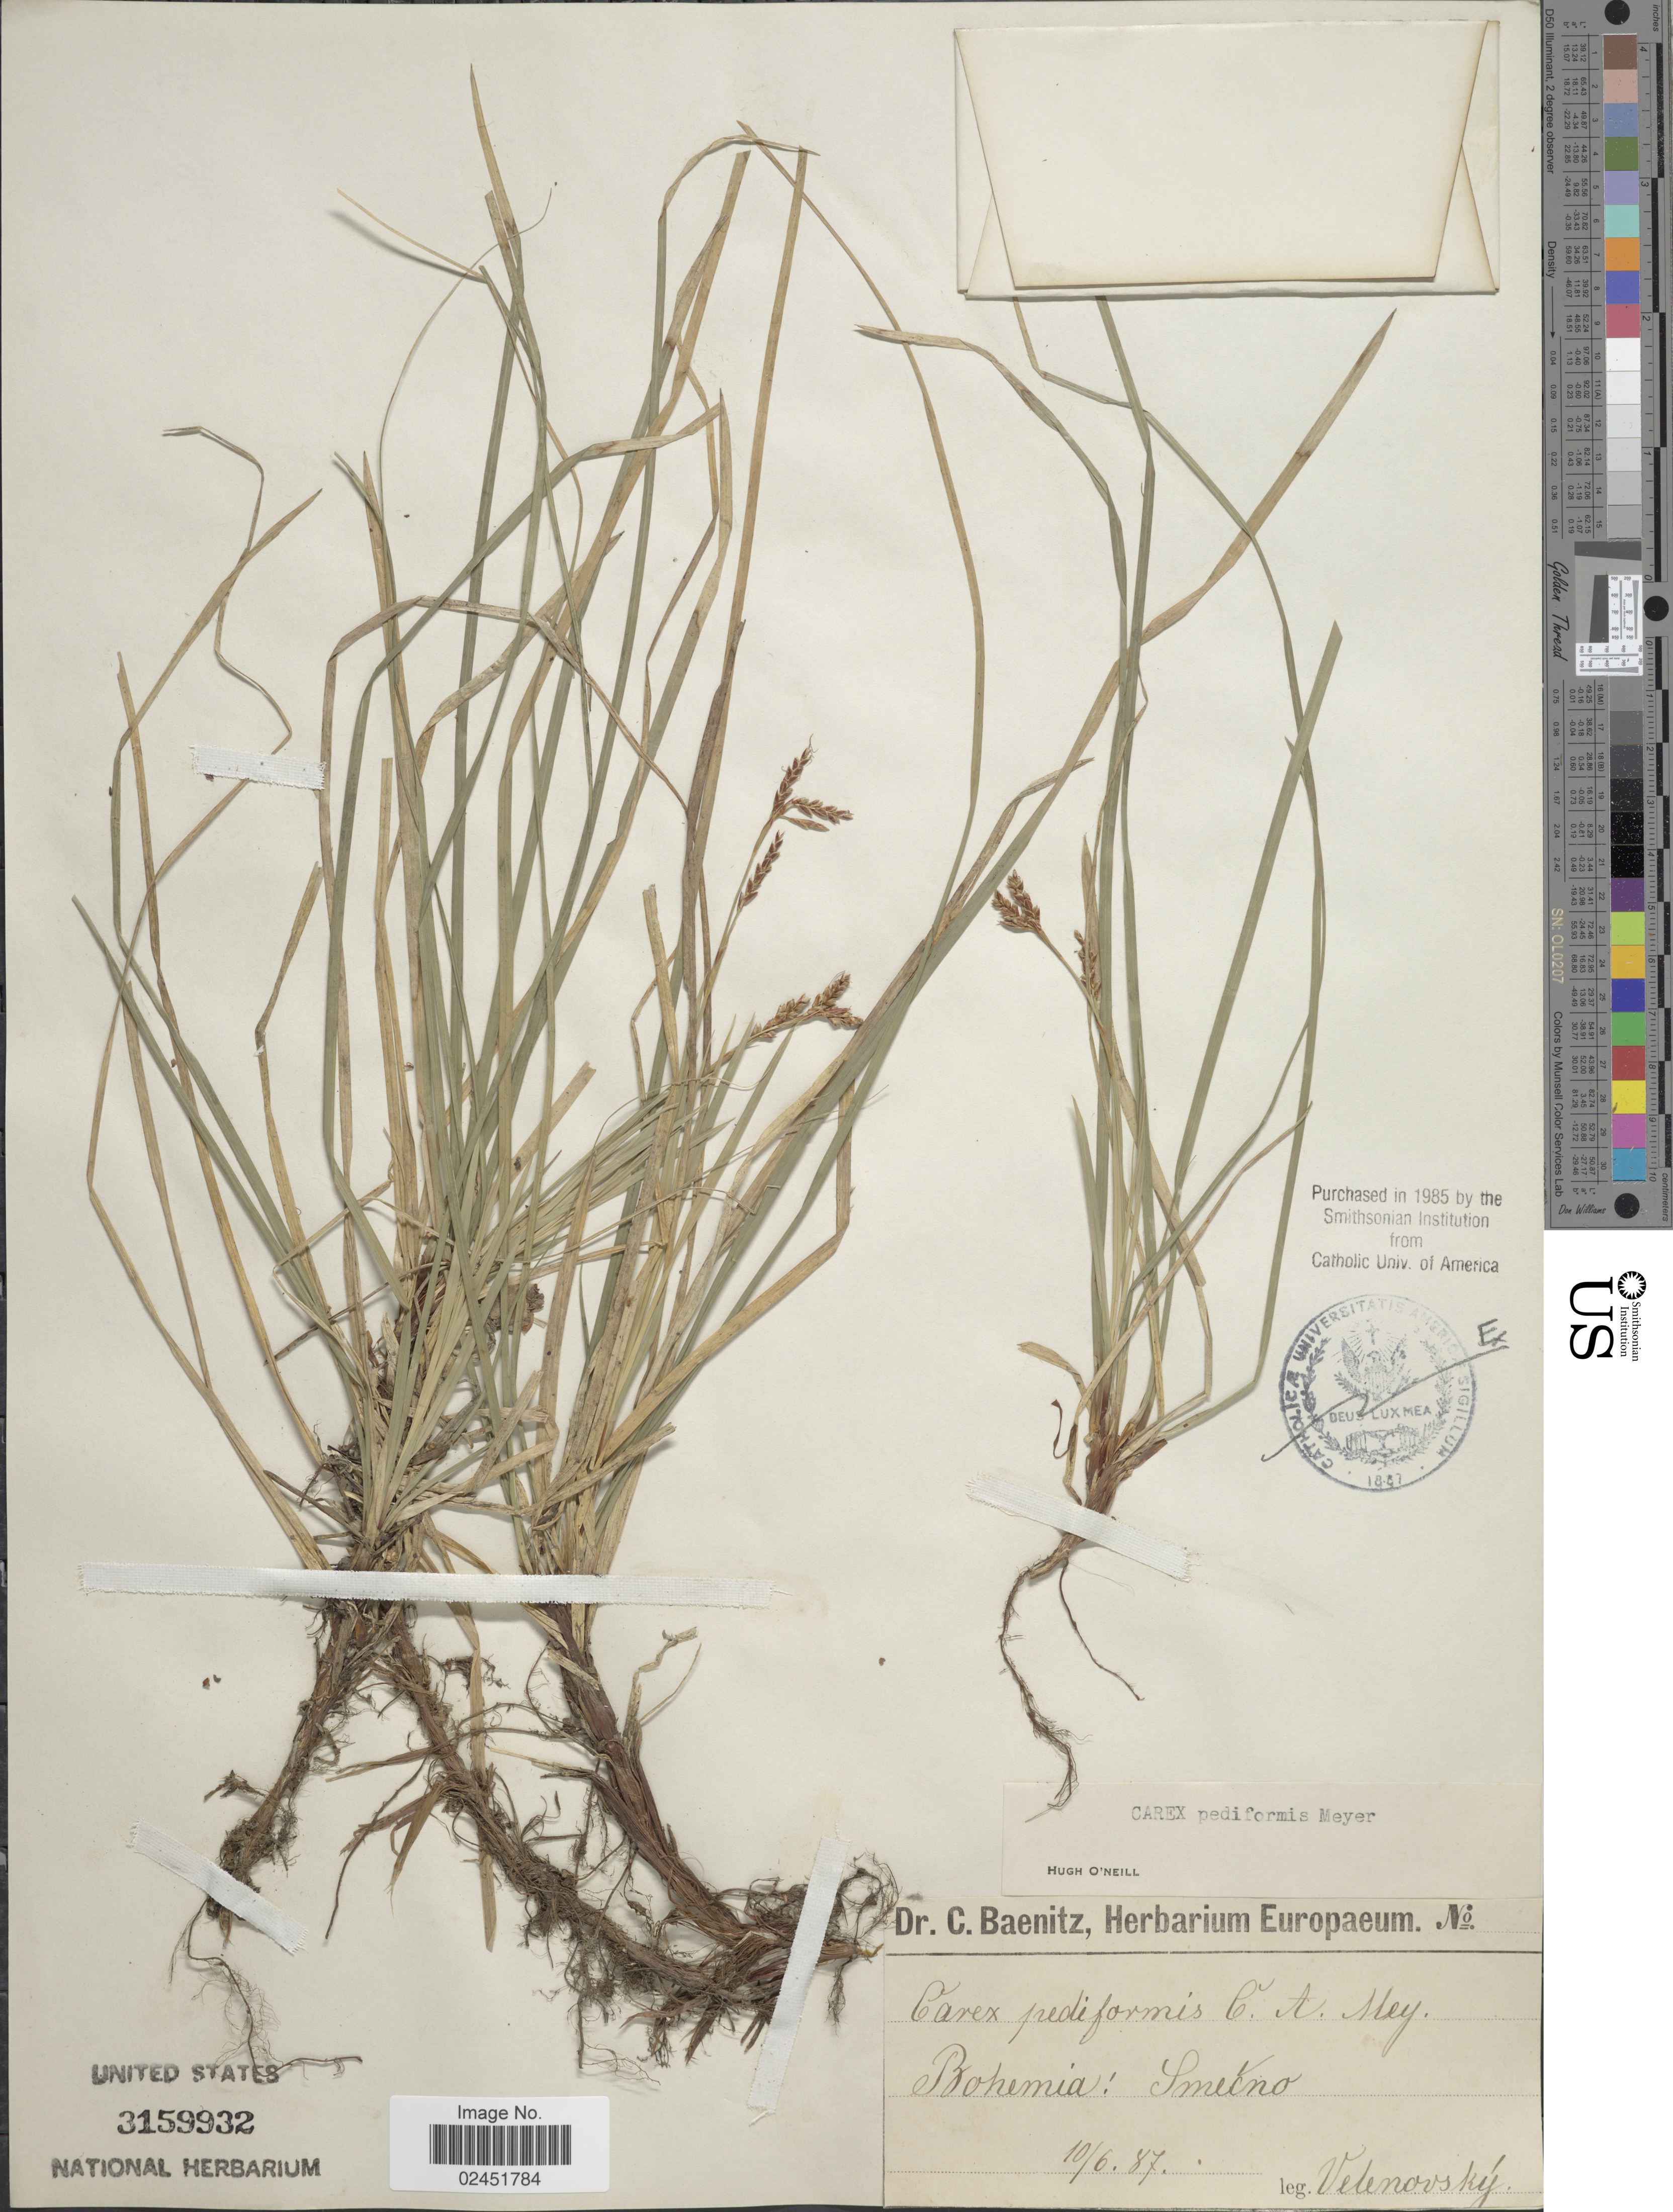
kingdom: Plantae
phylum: Tracheophyta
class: Liliopsida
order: Poales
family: Cyperaceae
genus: Carex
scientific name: Carex pediformis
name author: C.A. Mey.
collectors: Velenovsky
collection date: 1887-06-10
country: Czechia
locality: Bohemia: Smečno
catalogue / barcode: US 3159932